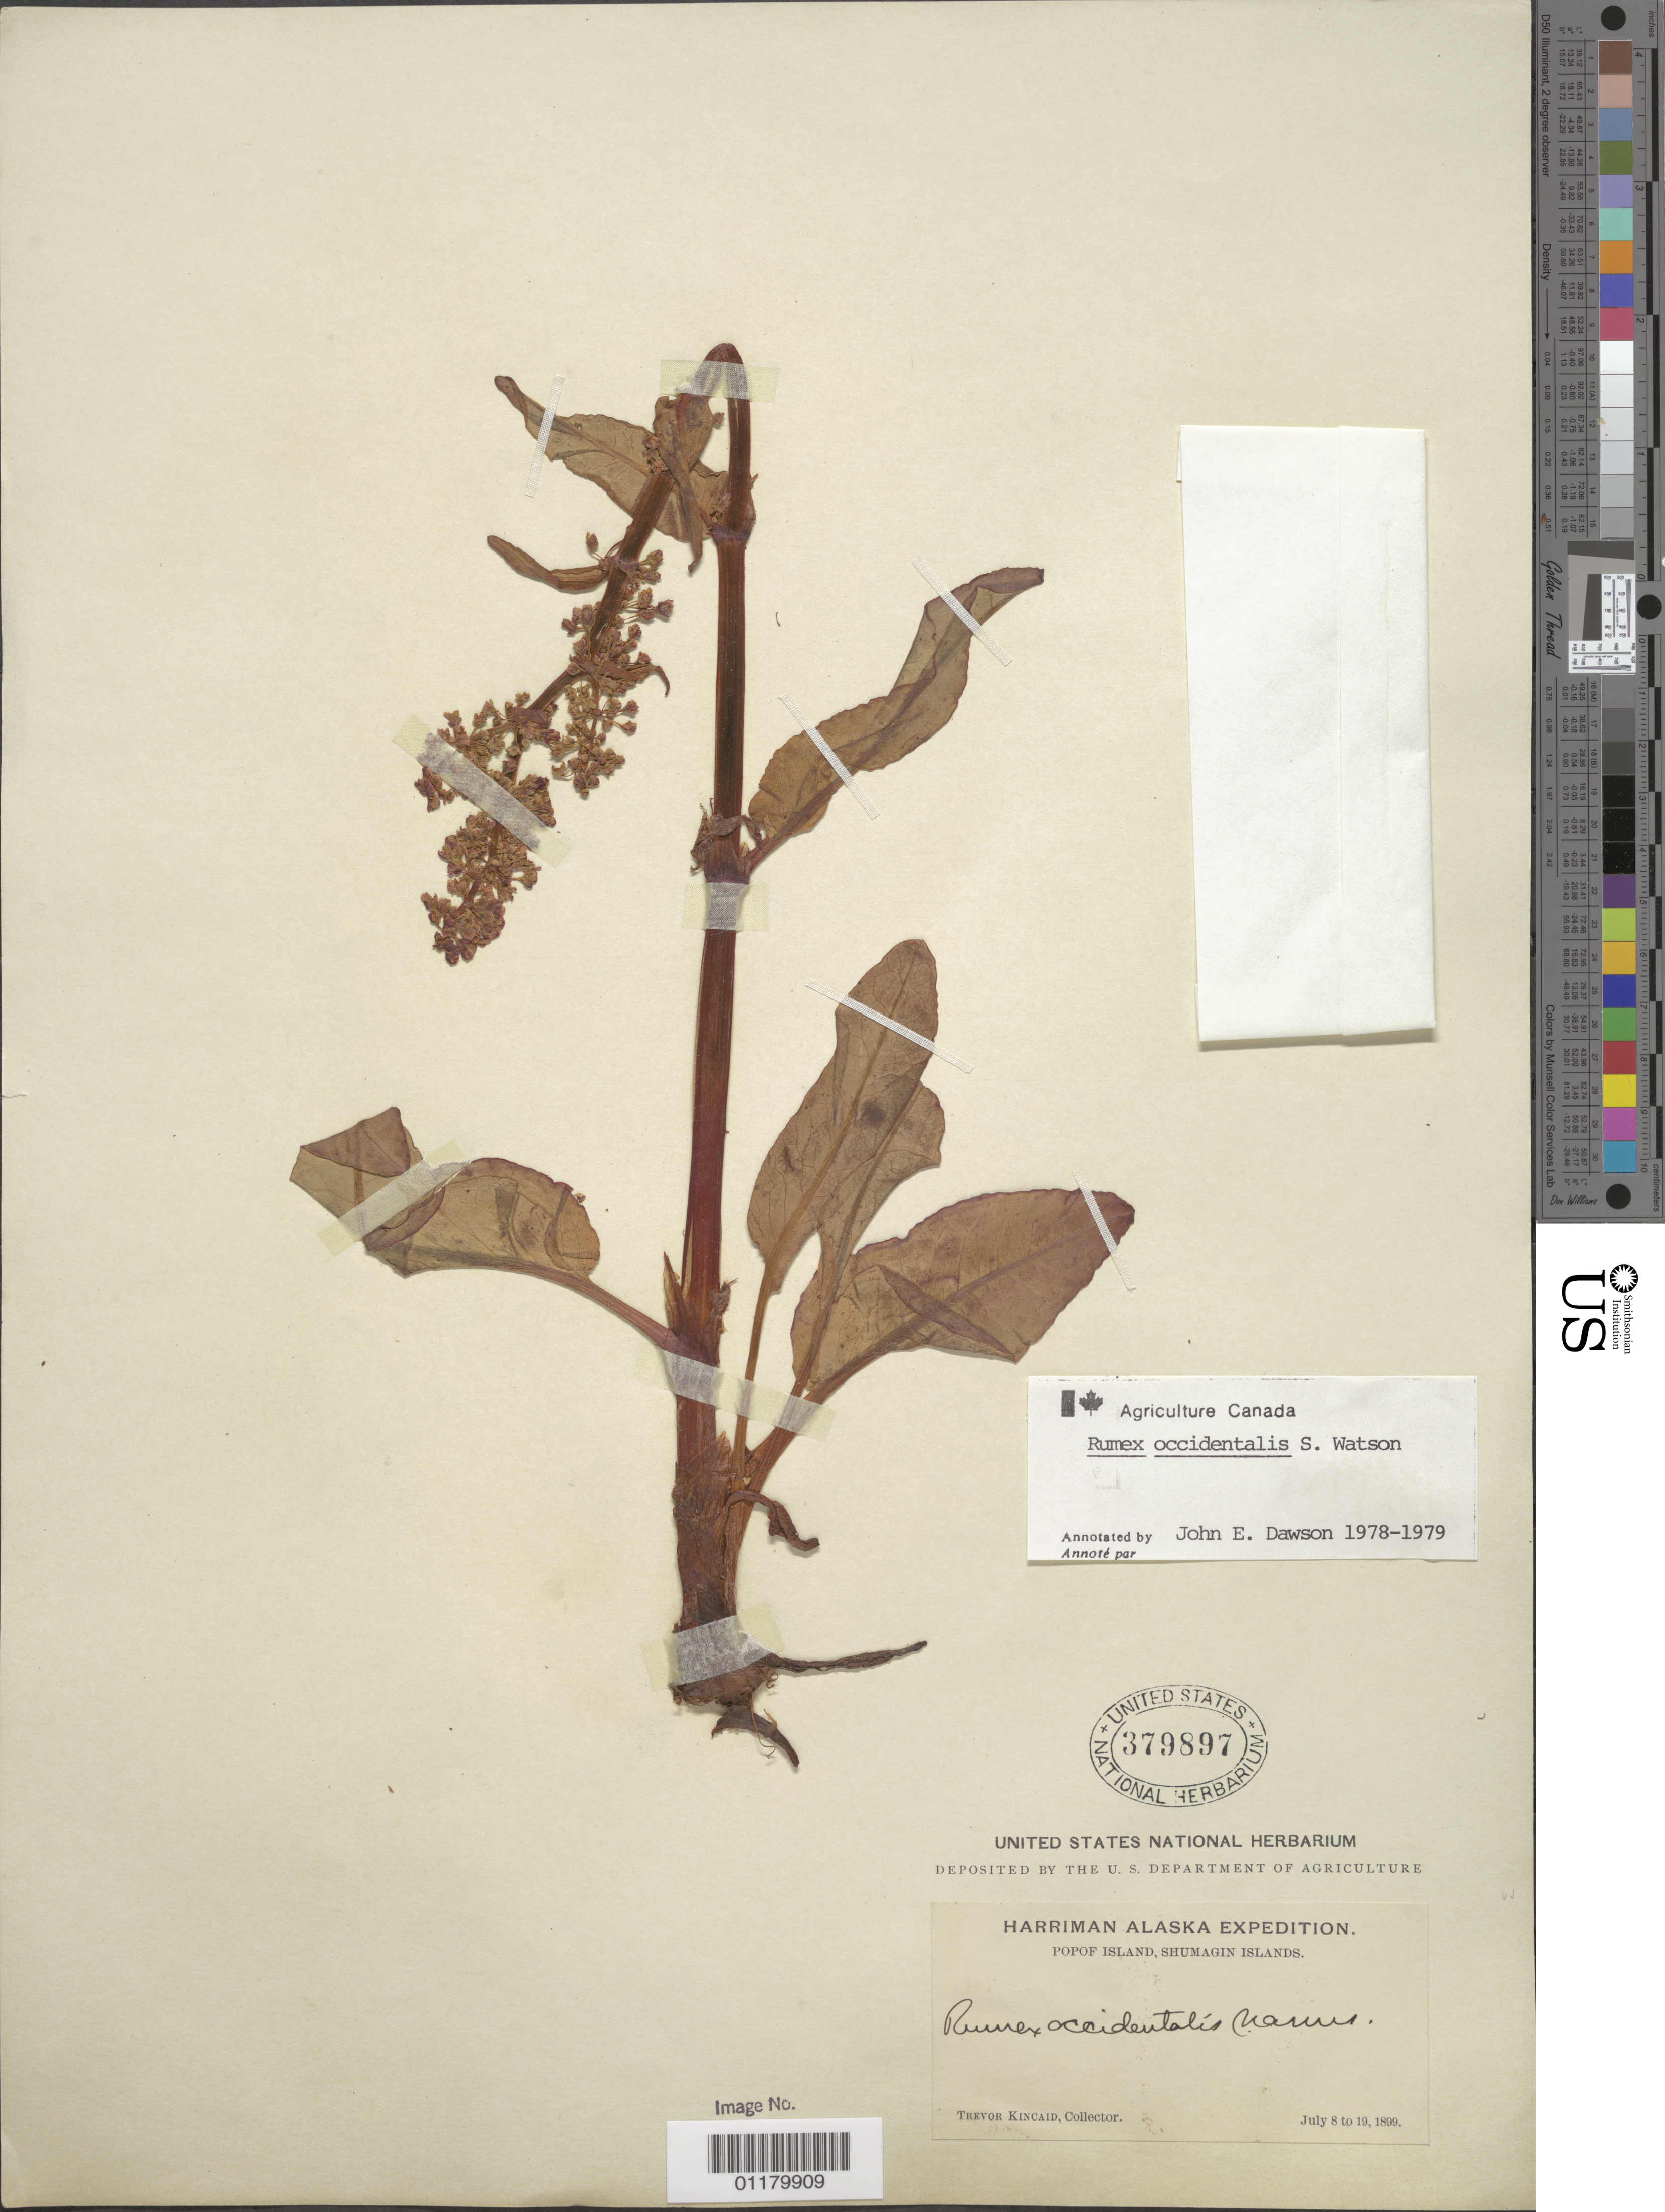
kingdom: Plantae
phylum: Tracheophyta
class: Magnoliopsida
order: Caryophyllales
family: Polygonaceae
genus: Rumex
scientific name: Rumex occidentalis var. occidentalis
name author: S. Watson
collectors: T. C. Kincaid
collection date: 1899-07-08/1899-07-19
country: United States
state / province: Alaska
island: Popof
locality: Popof Island, Shumagin Islands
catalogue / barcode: US 379897